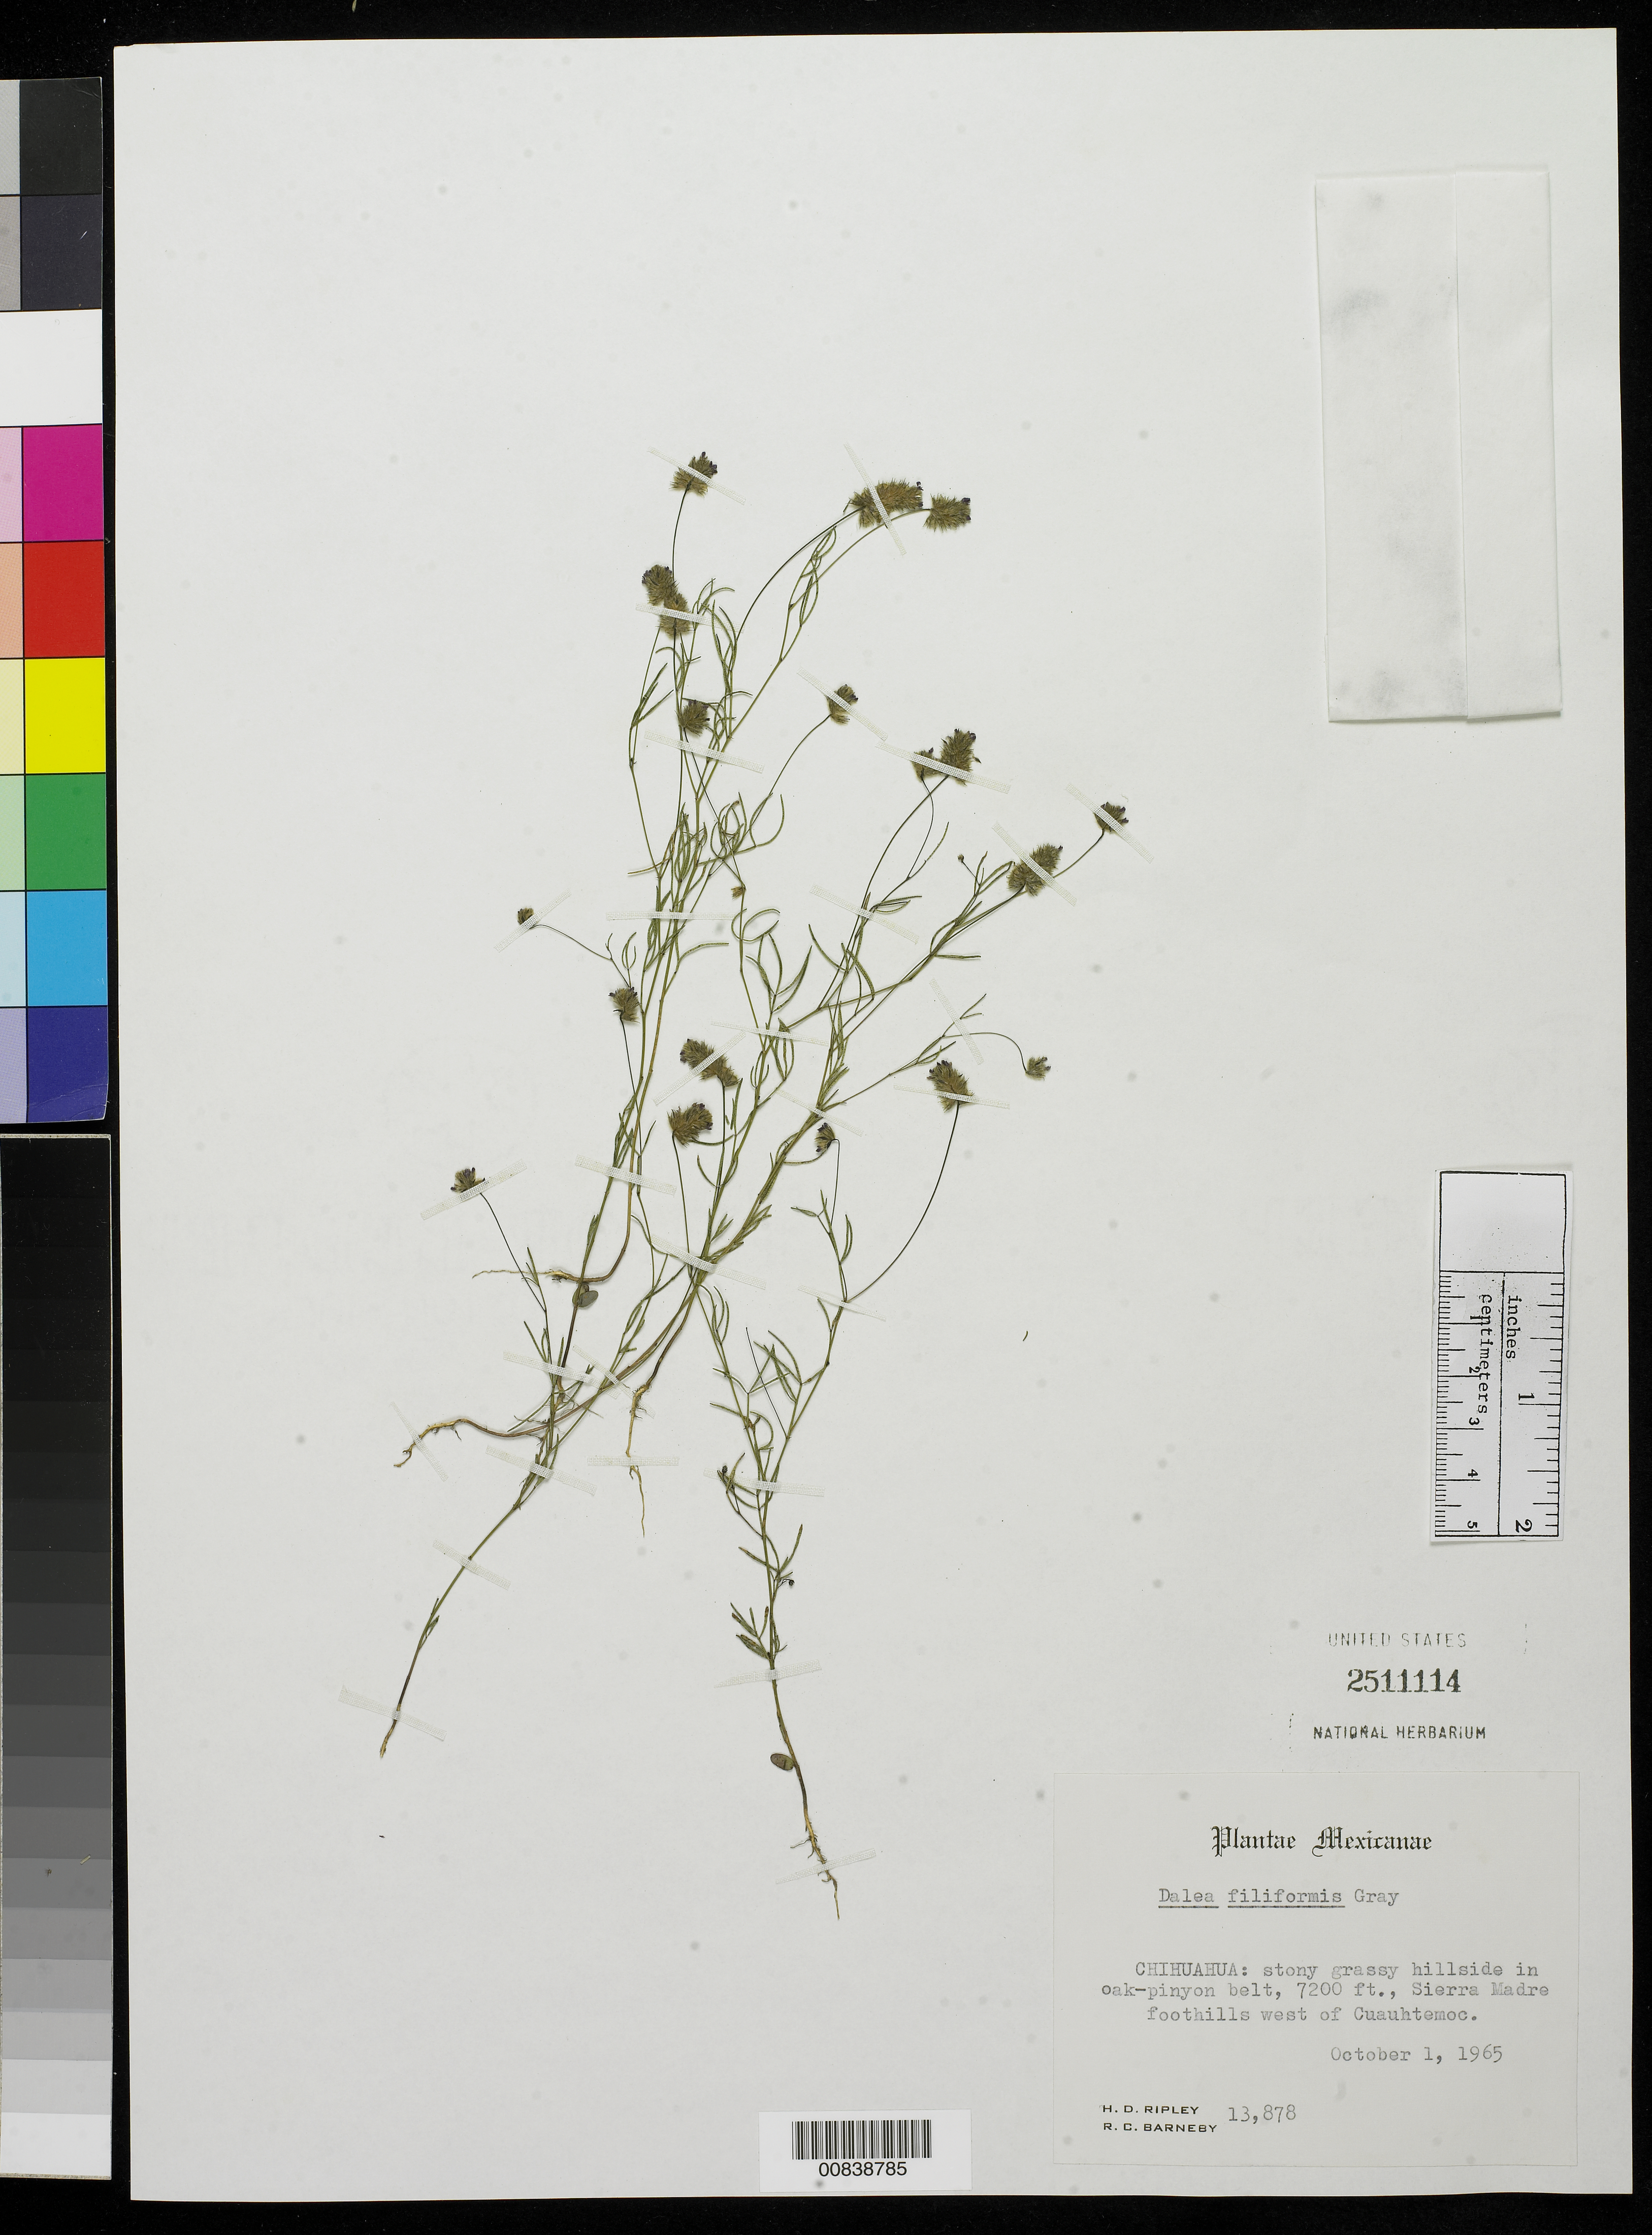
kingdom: Plantae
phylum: Tracheophyta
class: Magnoliopsida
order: Fabales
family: Fabaceae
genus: Dalea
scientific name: Dalea filiformis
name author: A. Gray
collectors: H. Ripley & R. C. Barneby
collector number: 13878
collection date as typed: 01 Oct 1965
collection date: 1965-10-01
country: Mexico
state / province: Chihuahua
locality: Sierra Madre foothills west of Cuauhtémoc.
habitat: Stony grassy hillside in oak-pinyon belt.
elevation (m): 2195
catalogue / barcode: US 2511114